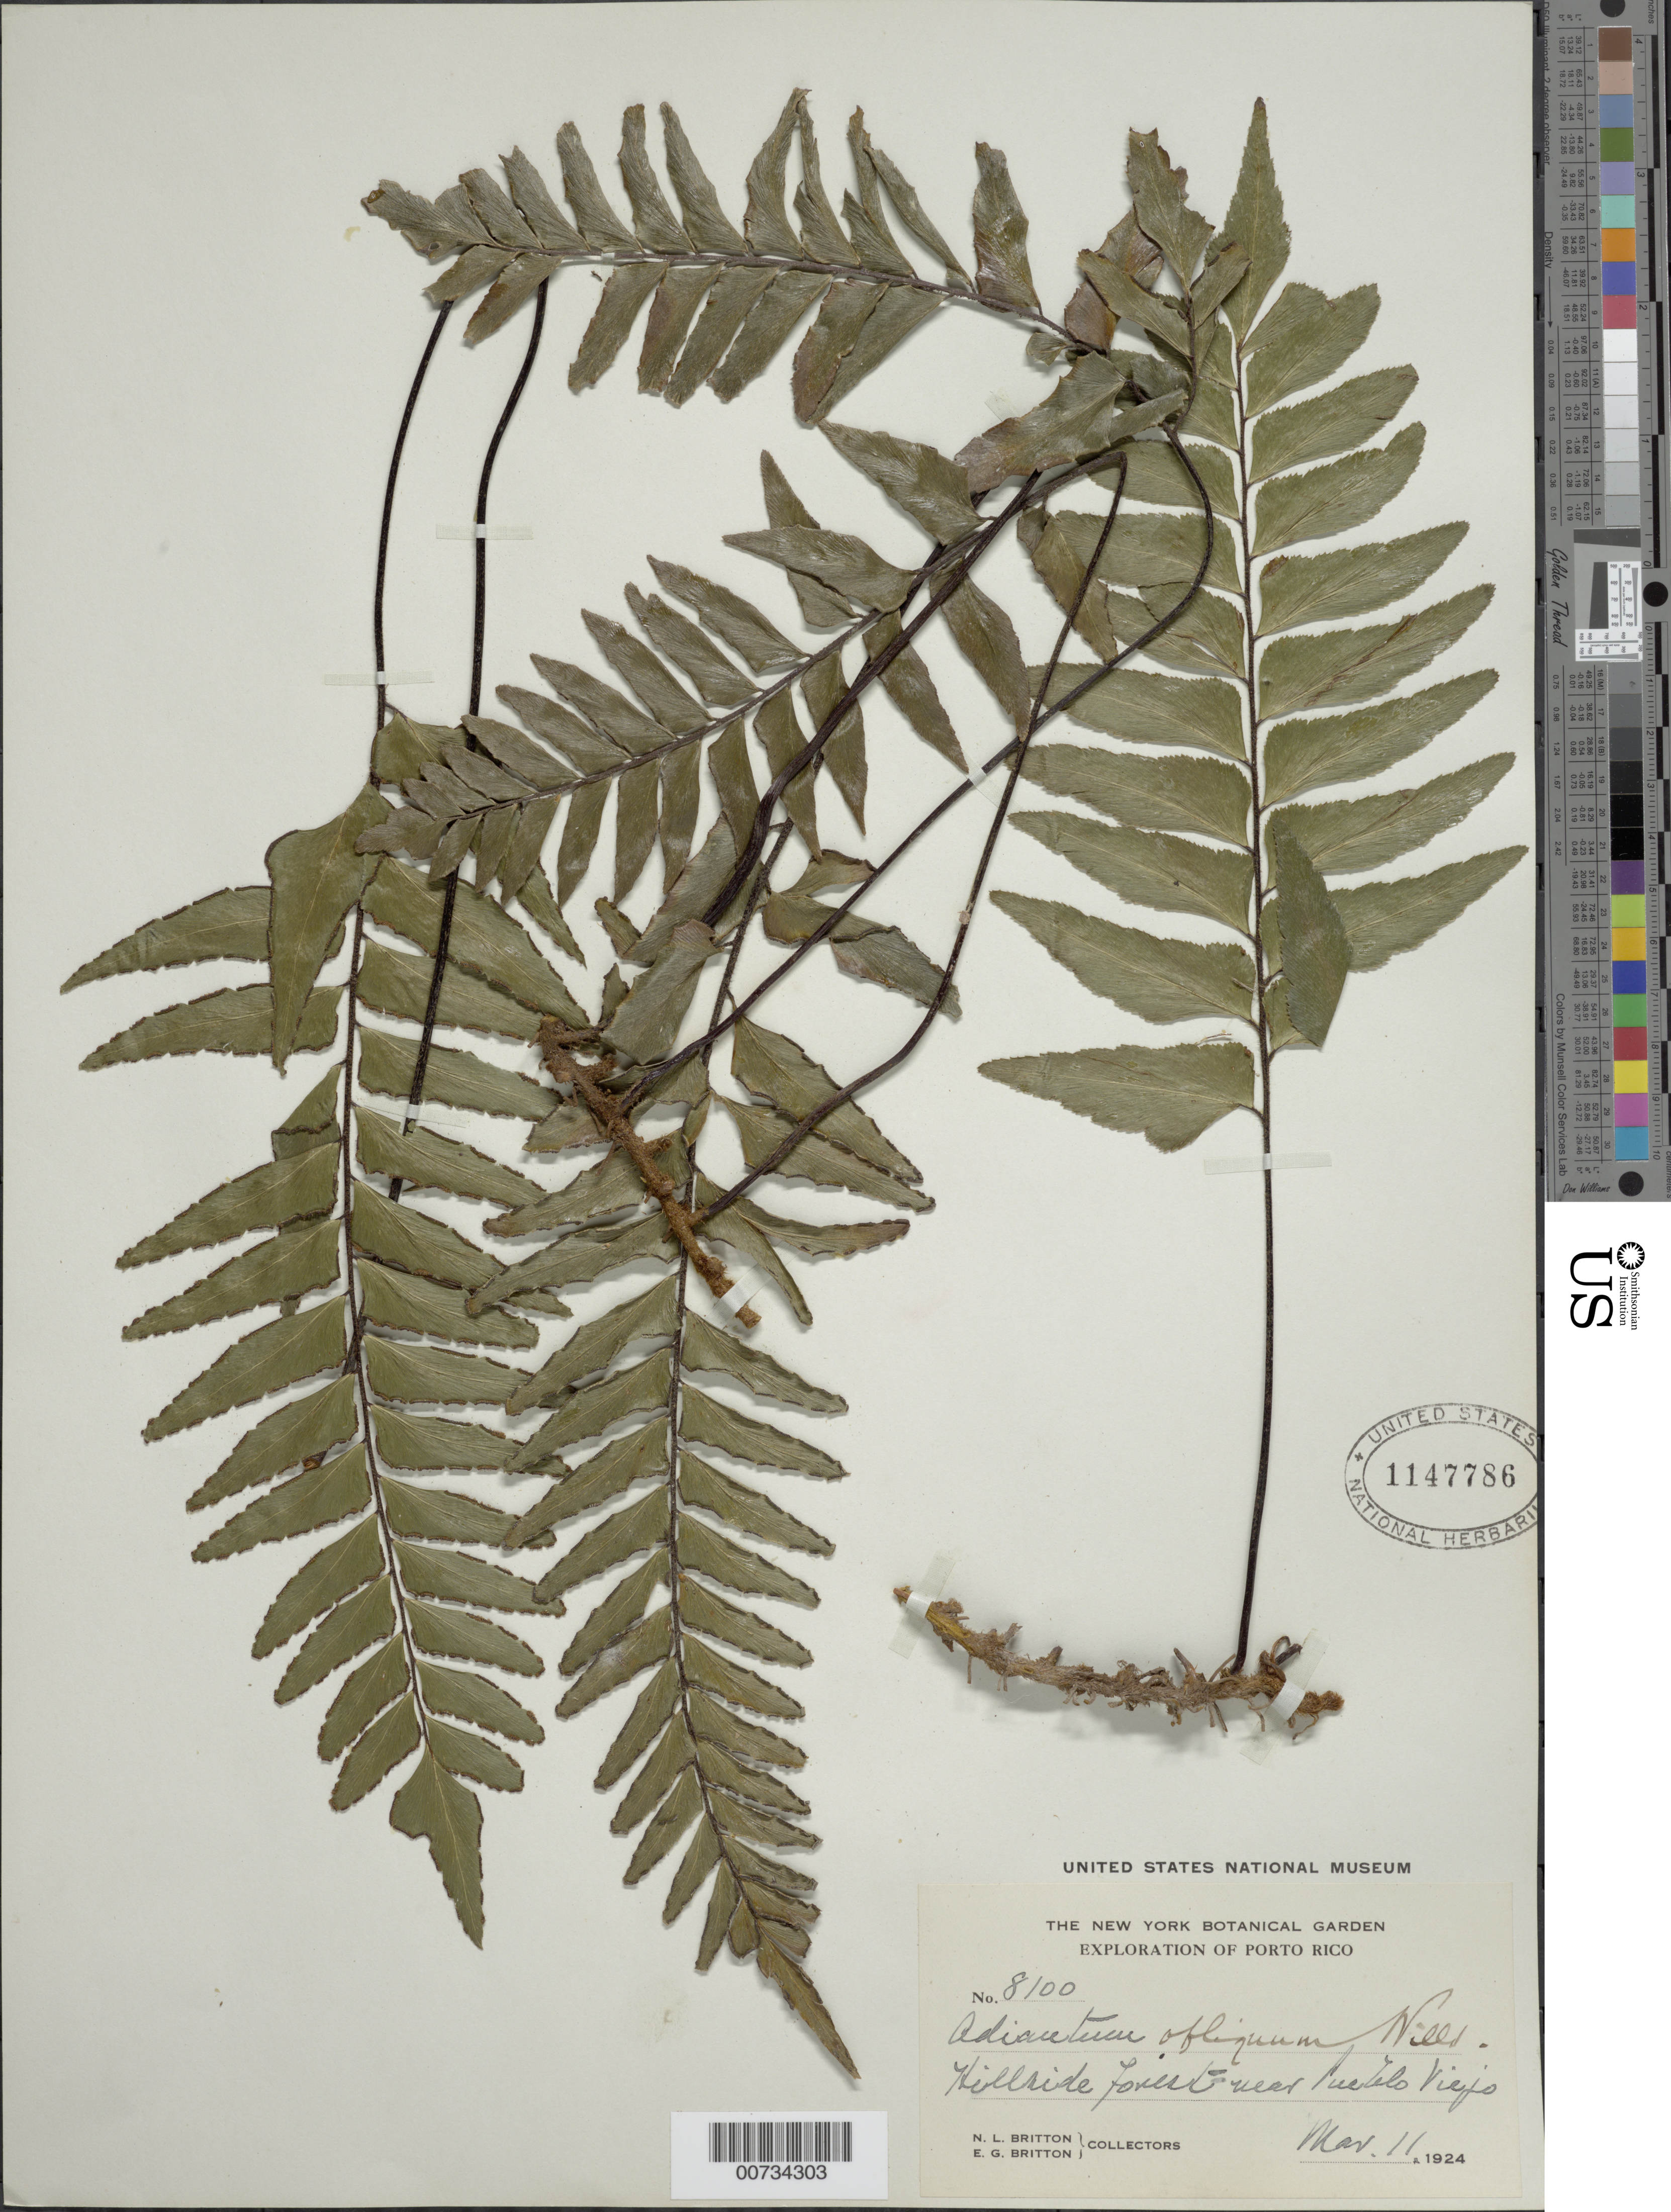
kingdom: Plantae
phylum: Tracheophyta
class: Polypodiopsida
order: Polypodiales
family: Pteridaceae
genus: Adiantum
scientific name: Adiantum obliquum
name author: Willd.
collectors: N. Britton & E. G. Britton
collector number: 8100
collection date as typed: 11 Mar 1924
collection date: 1924-03-11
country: Puerto Rico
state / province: Guaynabo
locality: Pueblo Viejo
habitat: Hillside forest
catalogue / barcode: US 1147786